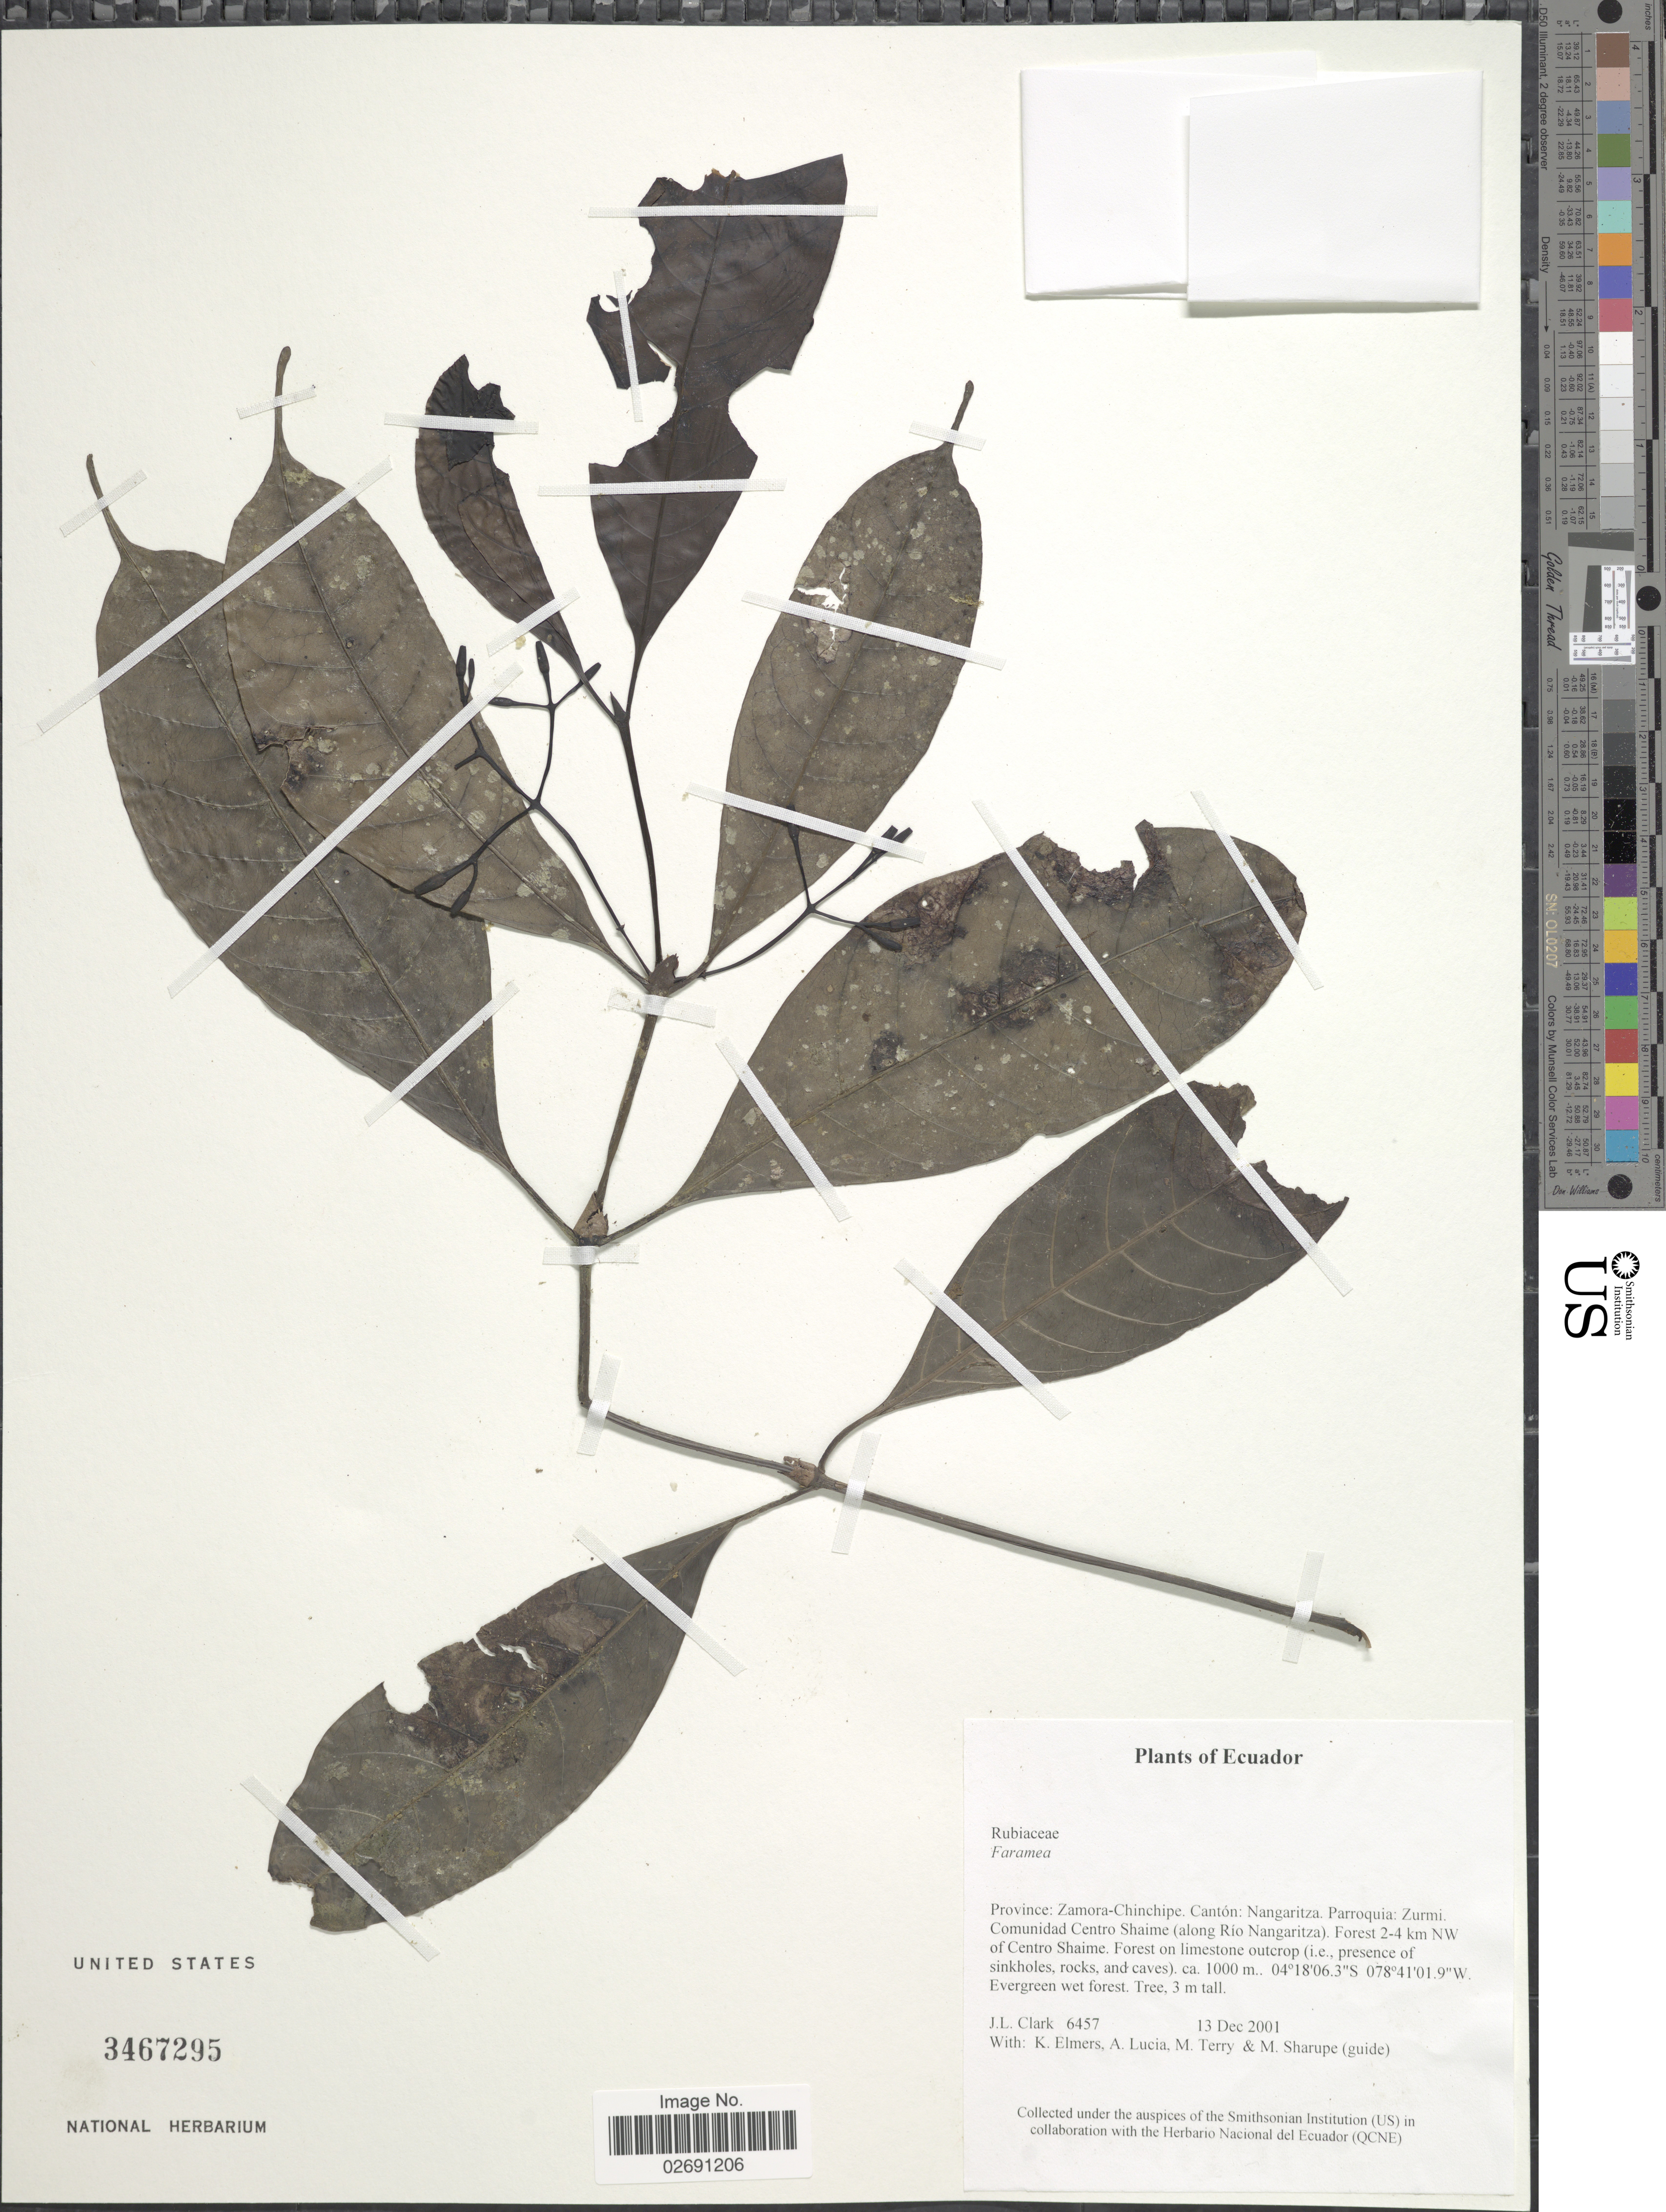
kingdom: Plantae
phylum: Tracheophyta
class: Magnoliopsida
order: Gentianales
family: Rubiaceae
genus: Faramea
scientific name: Faramea sp.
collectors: J. L. Clark, K. Elmers, A. Lucia, M. Terry & M. Sharupe (guide)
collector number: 6457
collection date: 2001-12-13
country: Ecuador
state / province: Zamora-Chinchipe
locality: Canton: Nangaritza, Parroquia: Zurmi, Comunidad Centro Shaime (along Rio Nangaritza), forest 2-4 km NW of Centro Shaime, forest on limestone outcrop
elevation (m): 1000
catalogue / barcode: US 3467295